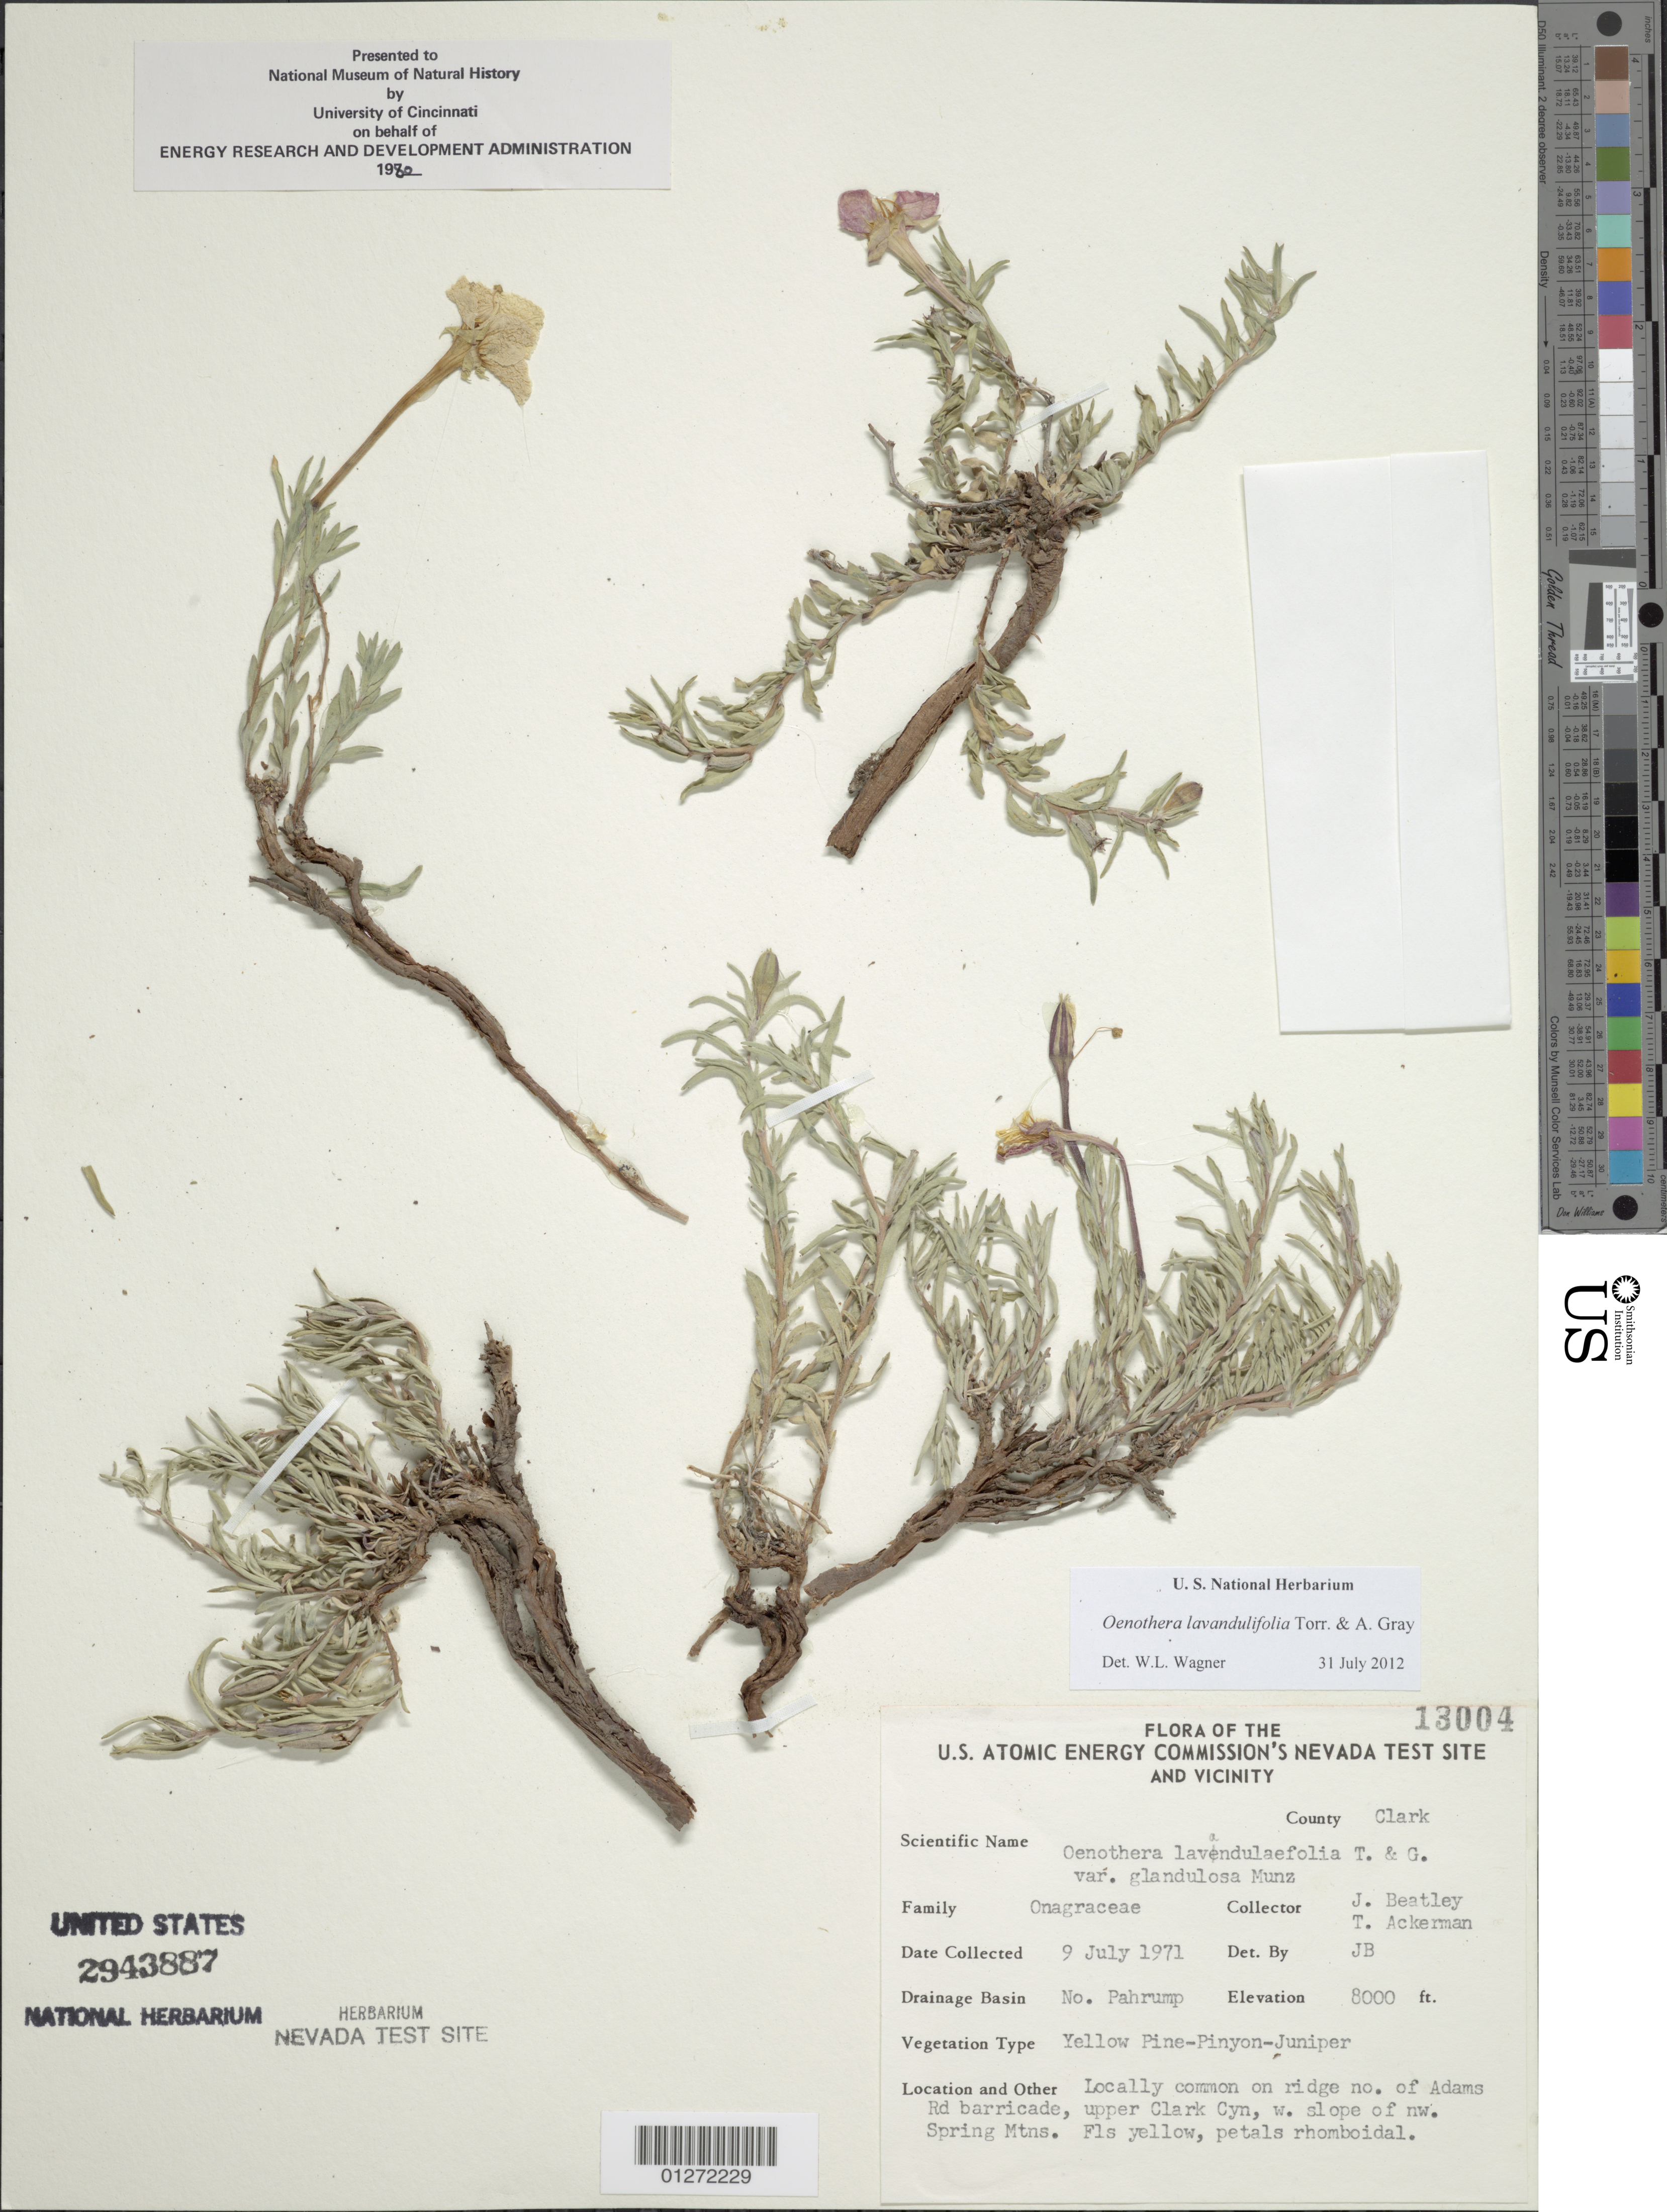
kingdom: Plantae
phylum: Tracheophyta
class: Magnoliopsida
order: Myrtales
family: Onagraceae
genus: Oenothera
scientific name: Oenothera lavandulifolia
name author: Torr. & A. Gray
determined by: Wagner, W. L., (BOT), Smithsonian Institution - National Museum of Natural History (UNITED STATES)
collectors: J. C. Beatley & T. Ackerman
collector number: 13004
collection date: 1971-07-09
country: United States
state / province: Nevada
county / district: Clark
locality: Upper Clark Cyn, W slope of Spring Mts, ridge N of Adams Rd barricade.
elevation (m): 2438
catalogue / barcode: US 2943887